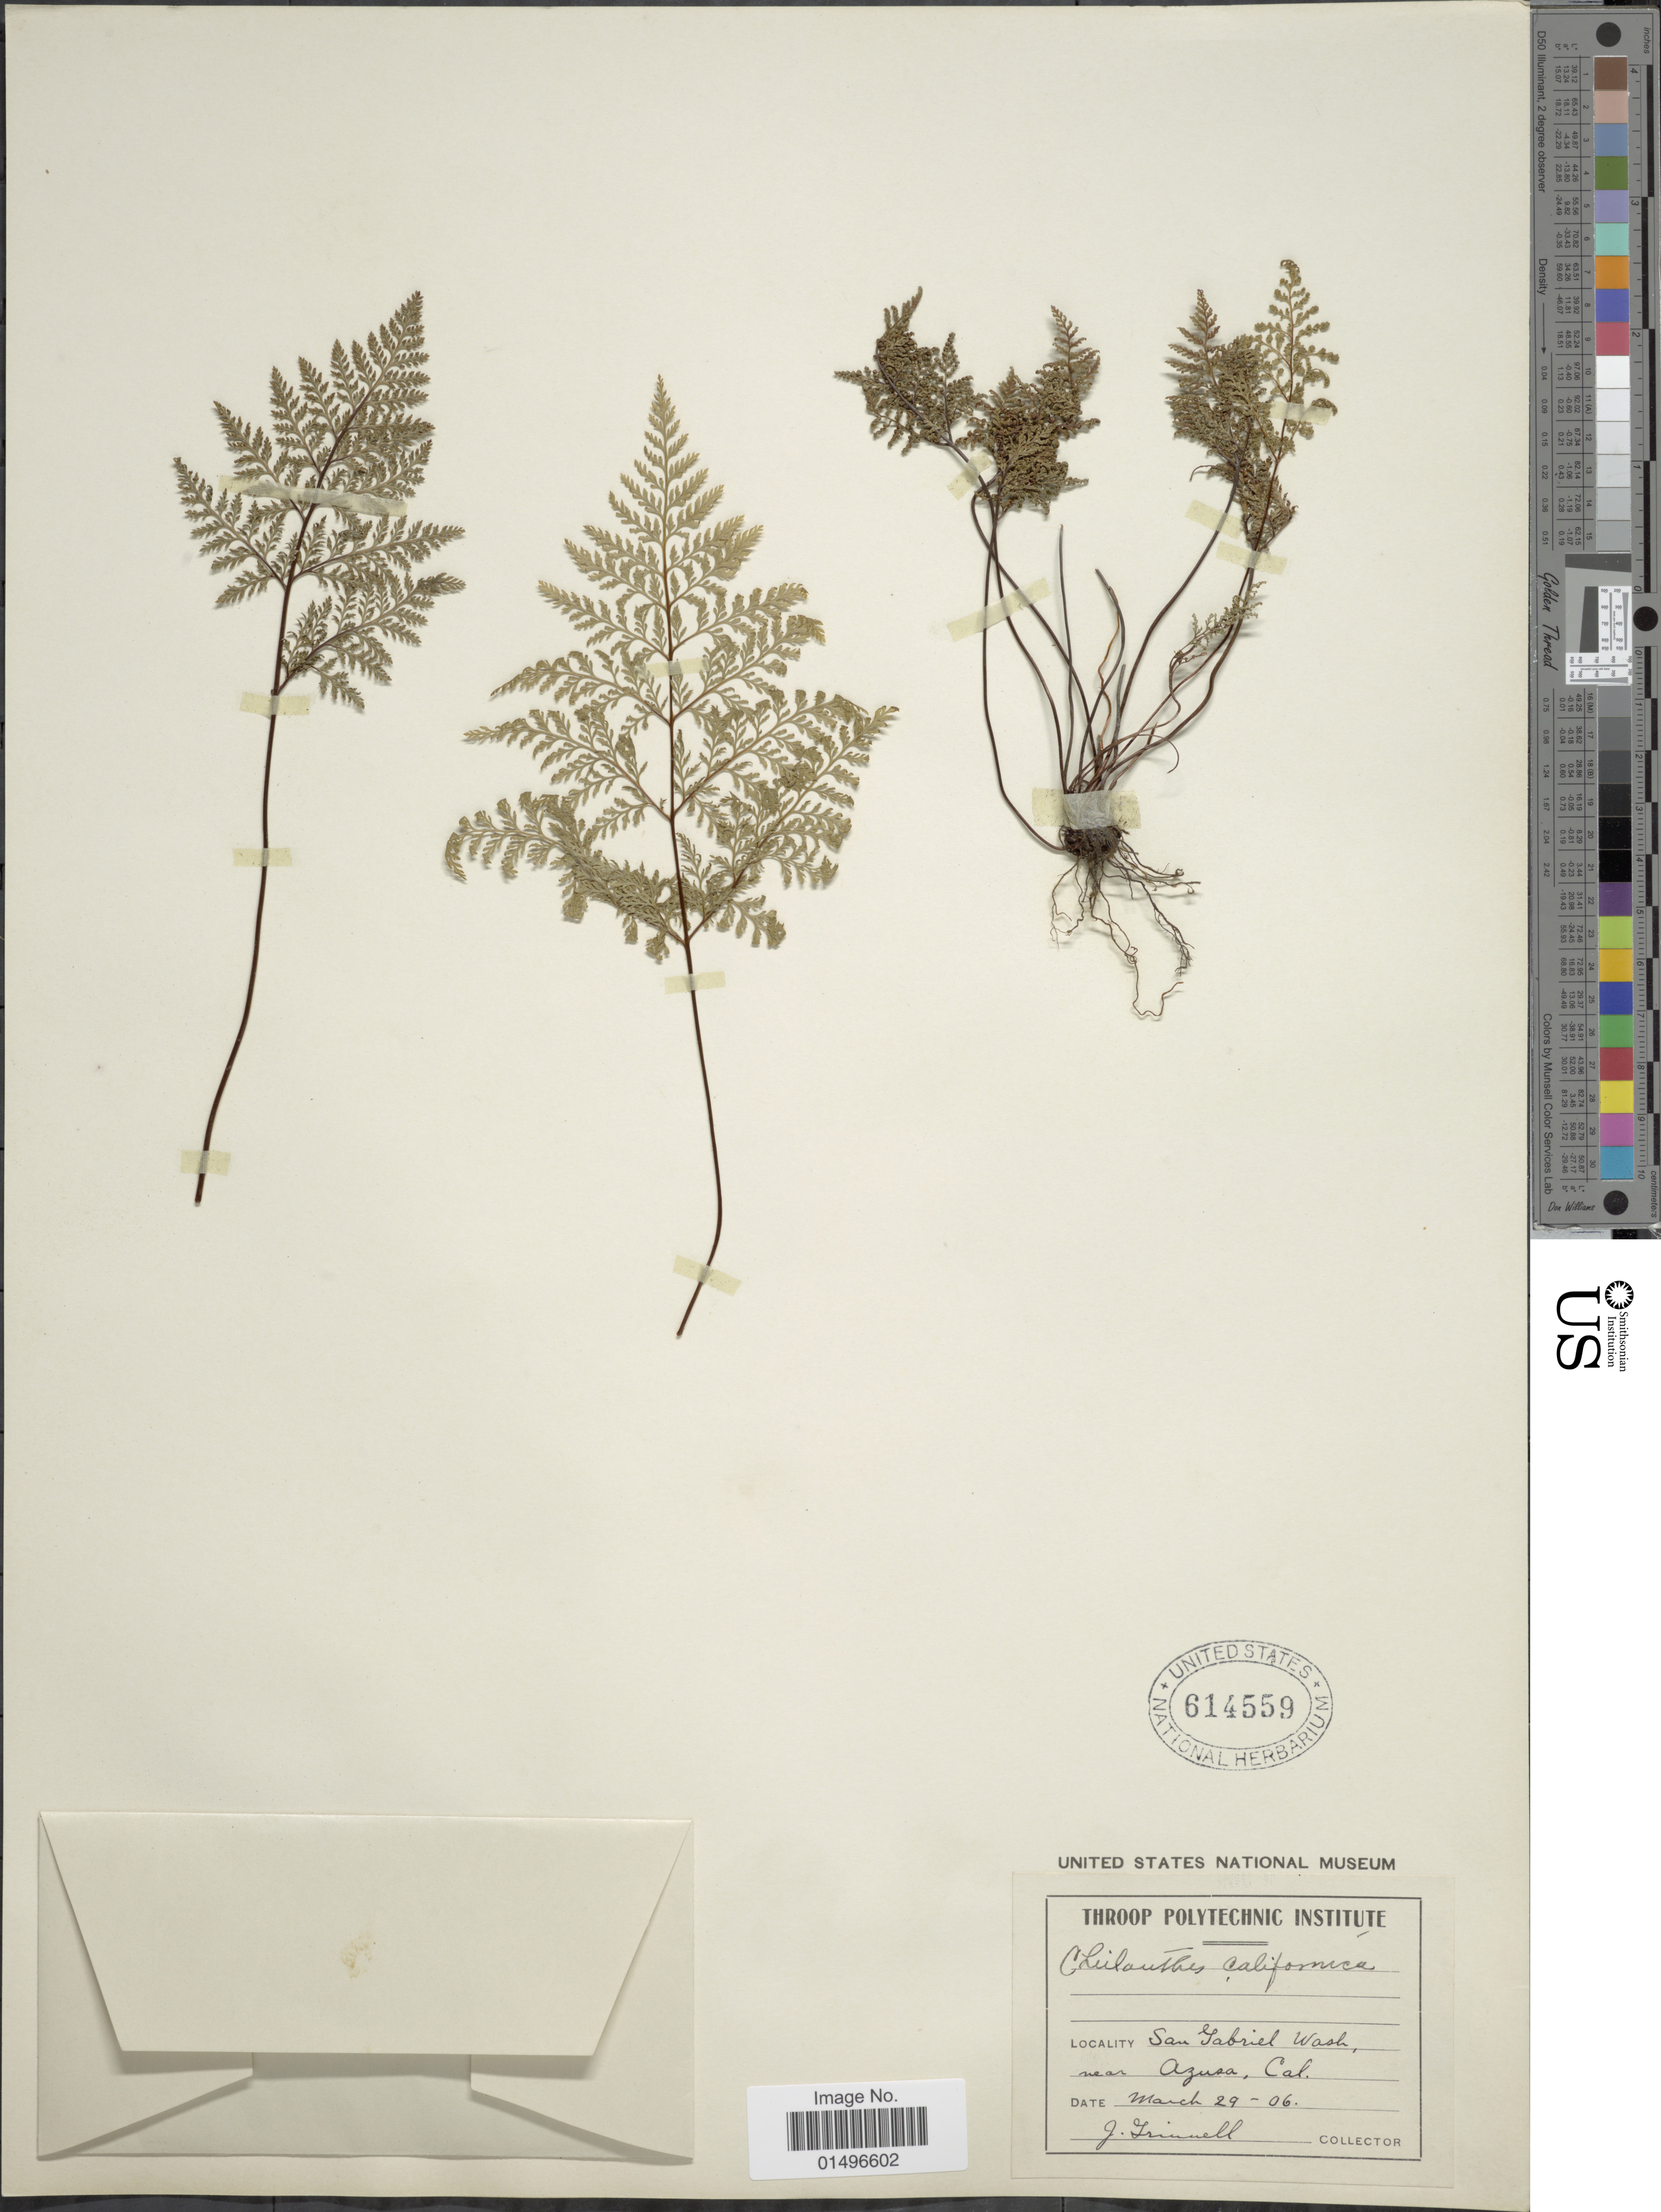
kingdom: Plantae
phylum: Tracheophyta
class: Polypodiopsida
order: Polypodiales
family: Pteridaceae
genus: Aspidotis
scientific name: Aspidotis californica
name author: (Hook.) Nutt. ex Copel.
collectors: J. Grinnell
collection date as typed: Transcribed d/m/y: 29/3/6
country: United States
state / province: California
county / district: Los Angeles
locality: California, San Gabriel Wash, near Azura.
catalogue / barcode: US 614559